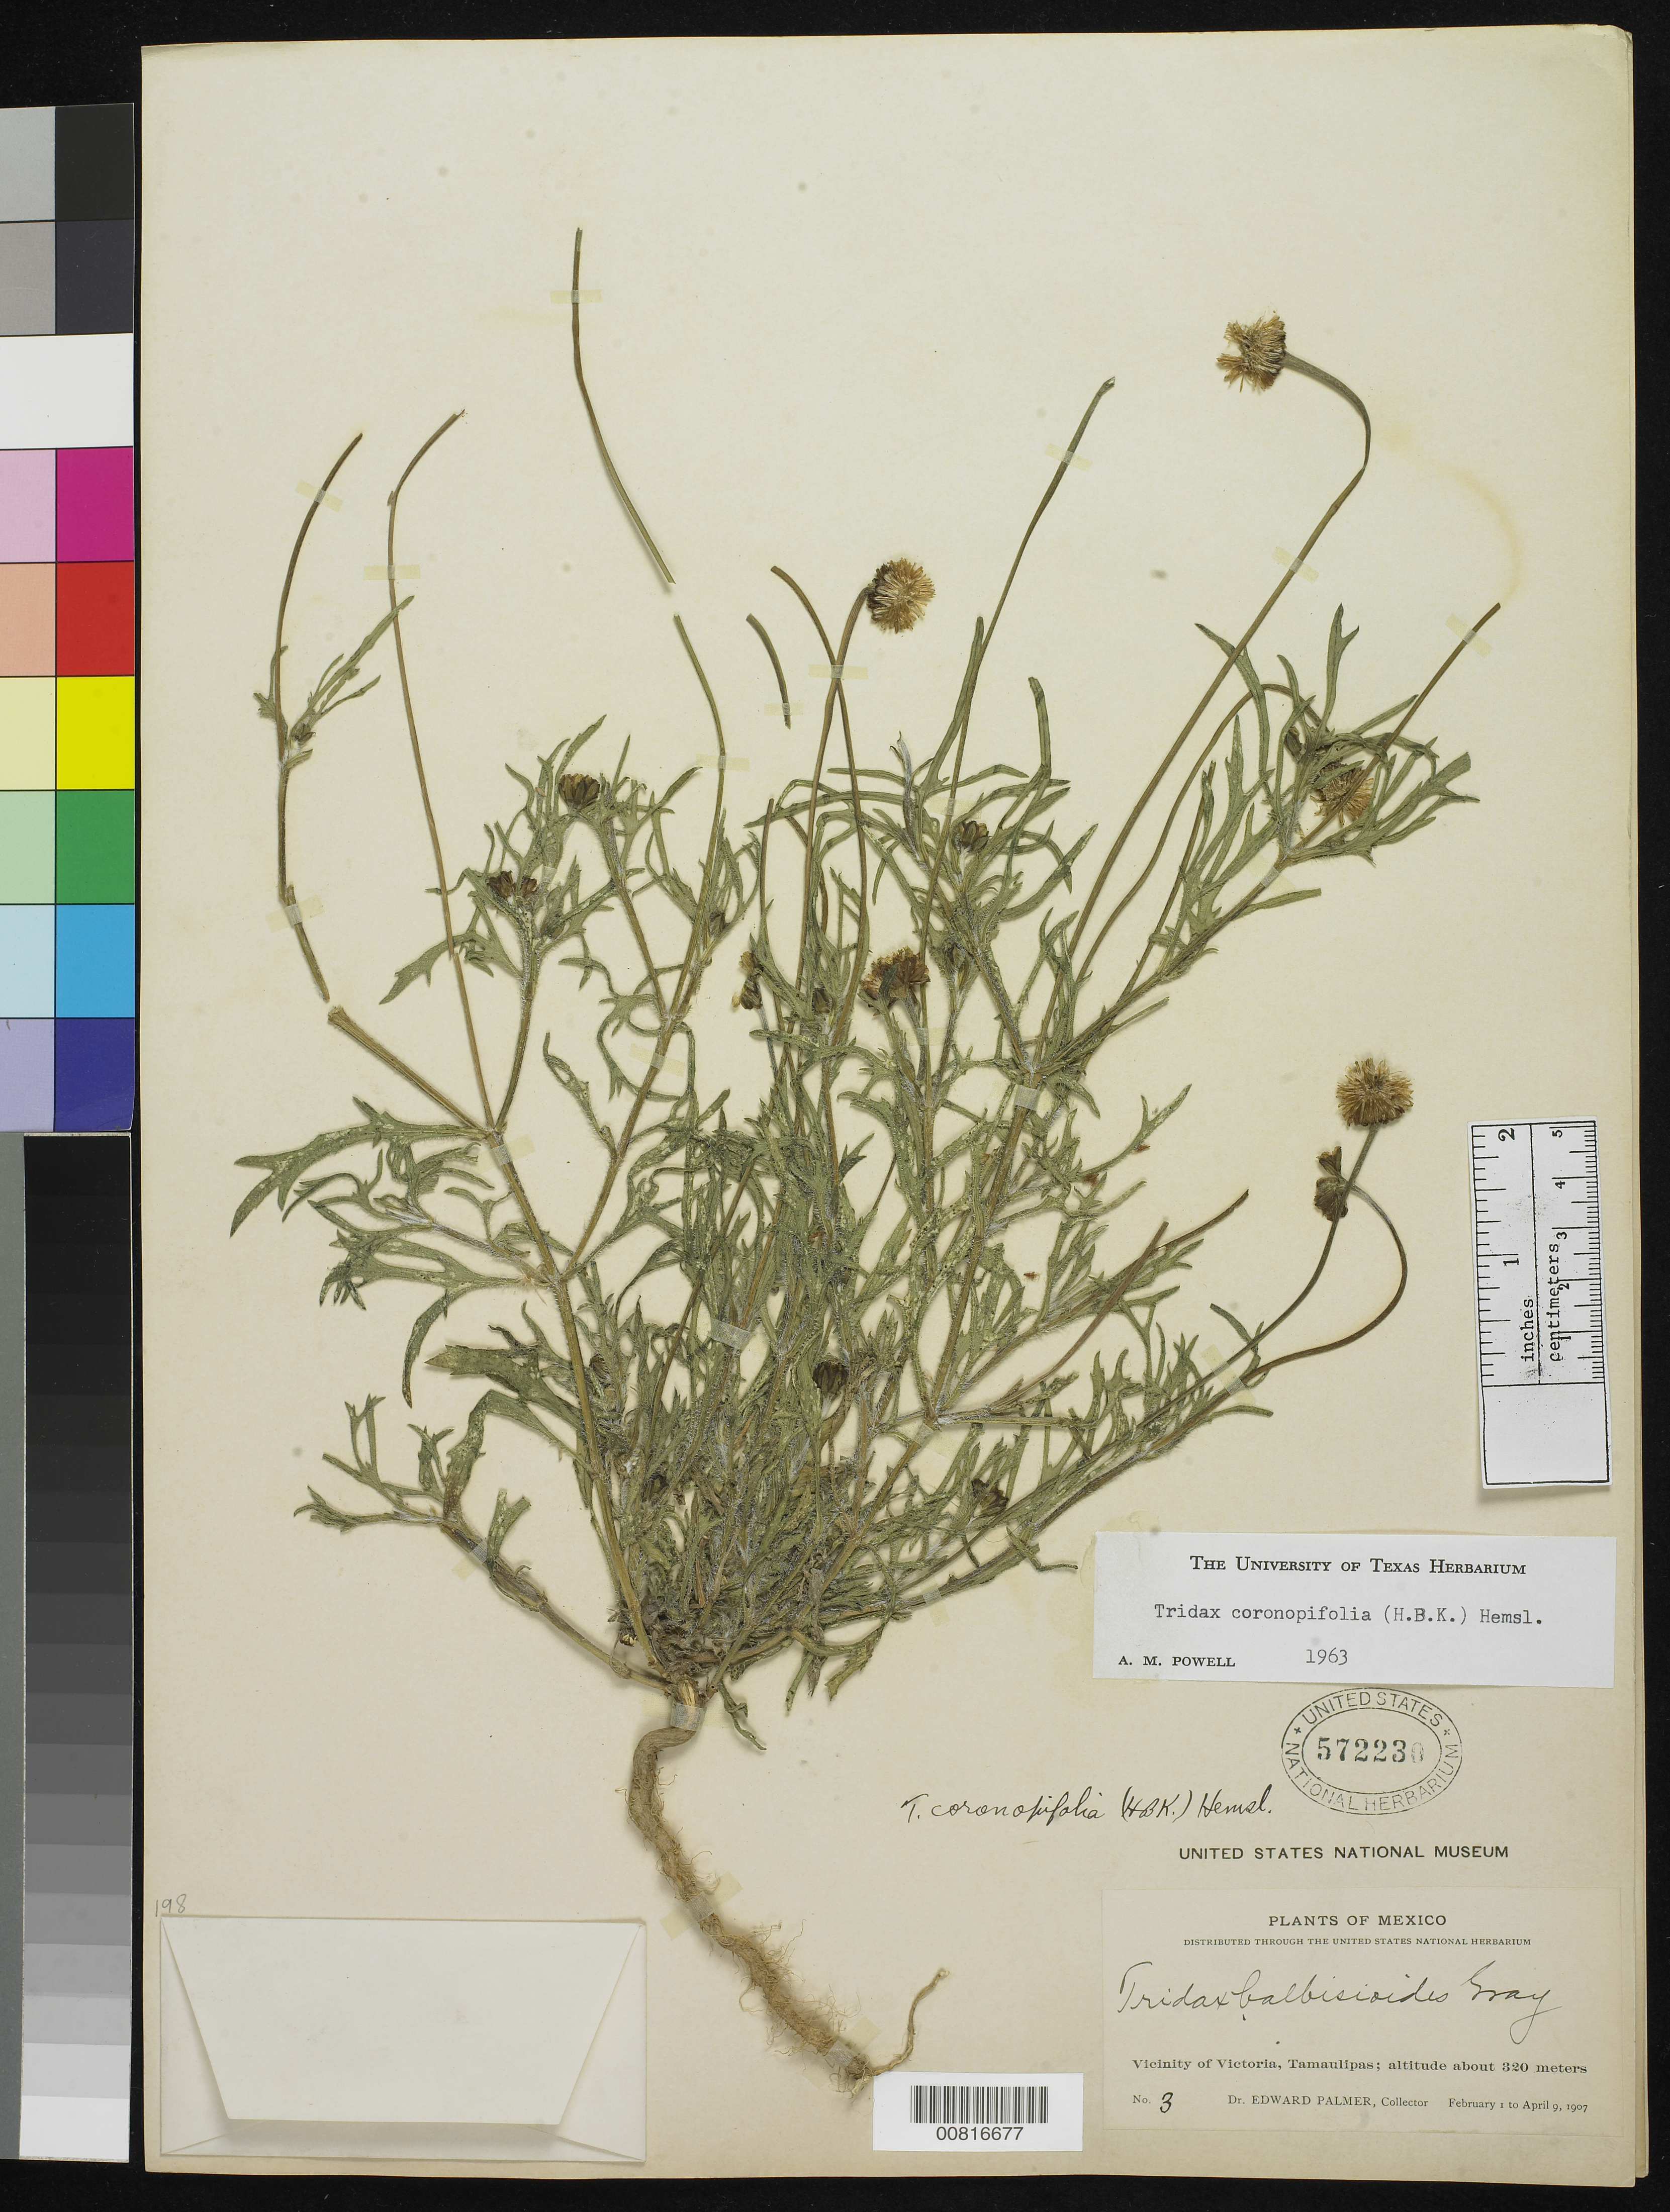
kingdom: Plantae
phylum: Tracheophyta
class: Magnoliopsida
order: Asterales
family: Asteraceae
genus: Tridax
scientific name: Tridax coronopifolia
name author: (Kunth) Hemsl.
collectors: E. Palmer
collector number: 3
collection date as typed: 01 Feb 1907 to 09 Apr 1907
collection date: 1907-02-01/1907-04-09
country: Mexico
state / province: Tamaulipas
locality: Vicinity of Victoria.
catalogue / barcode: US 572230